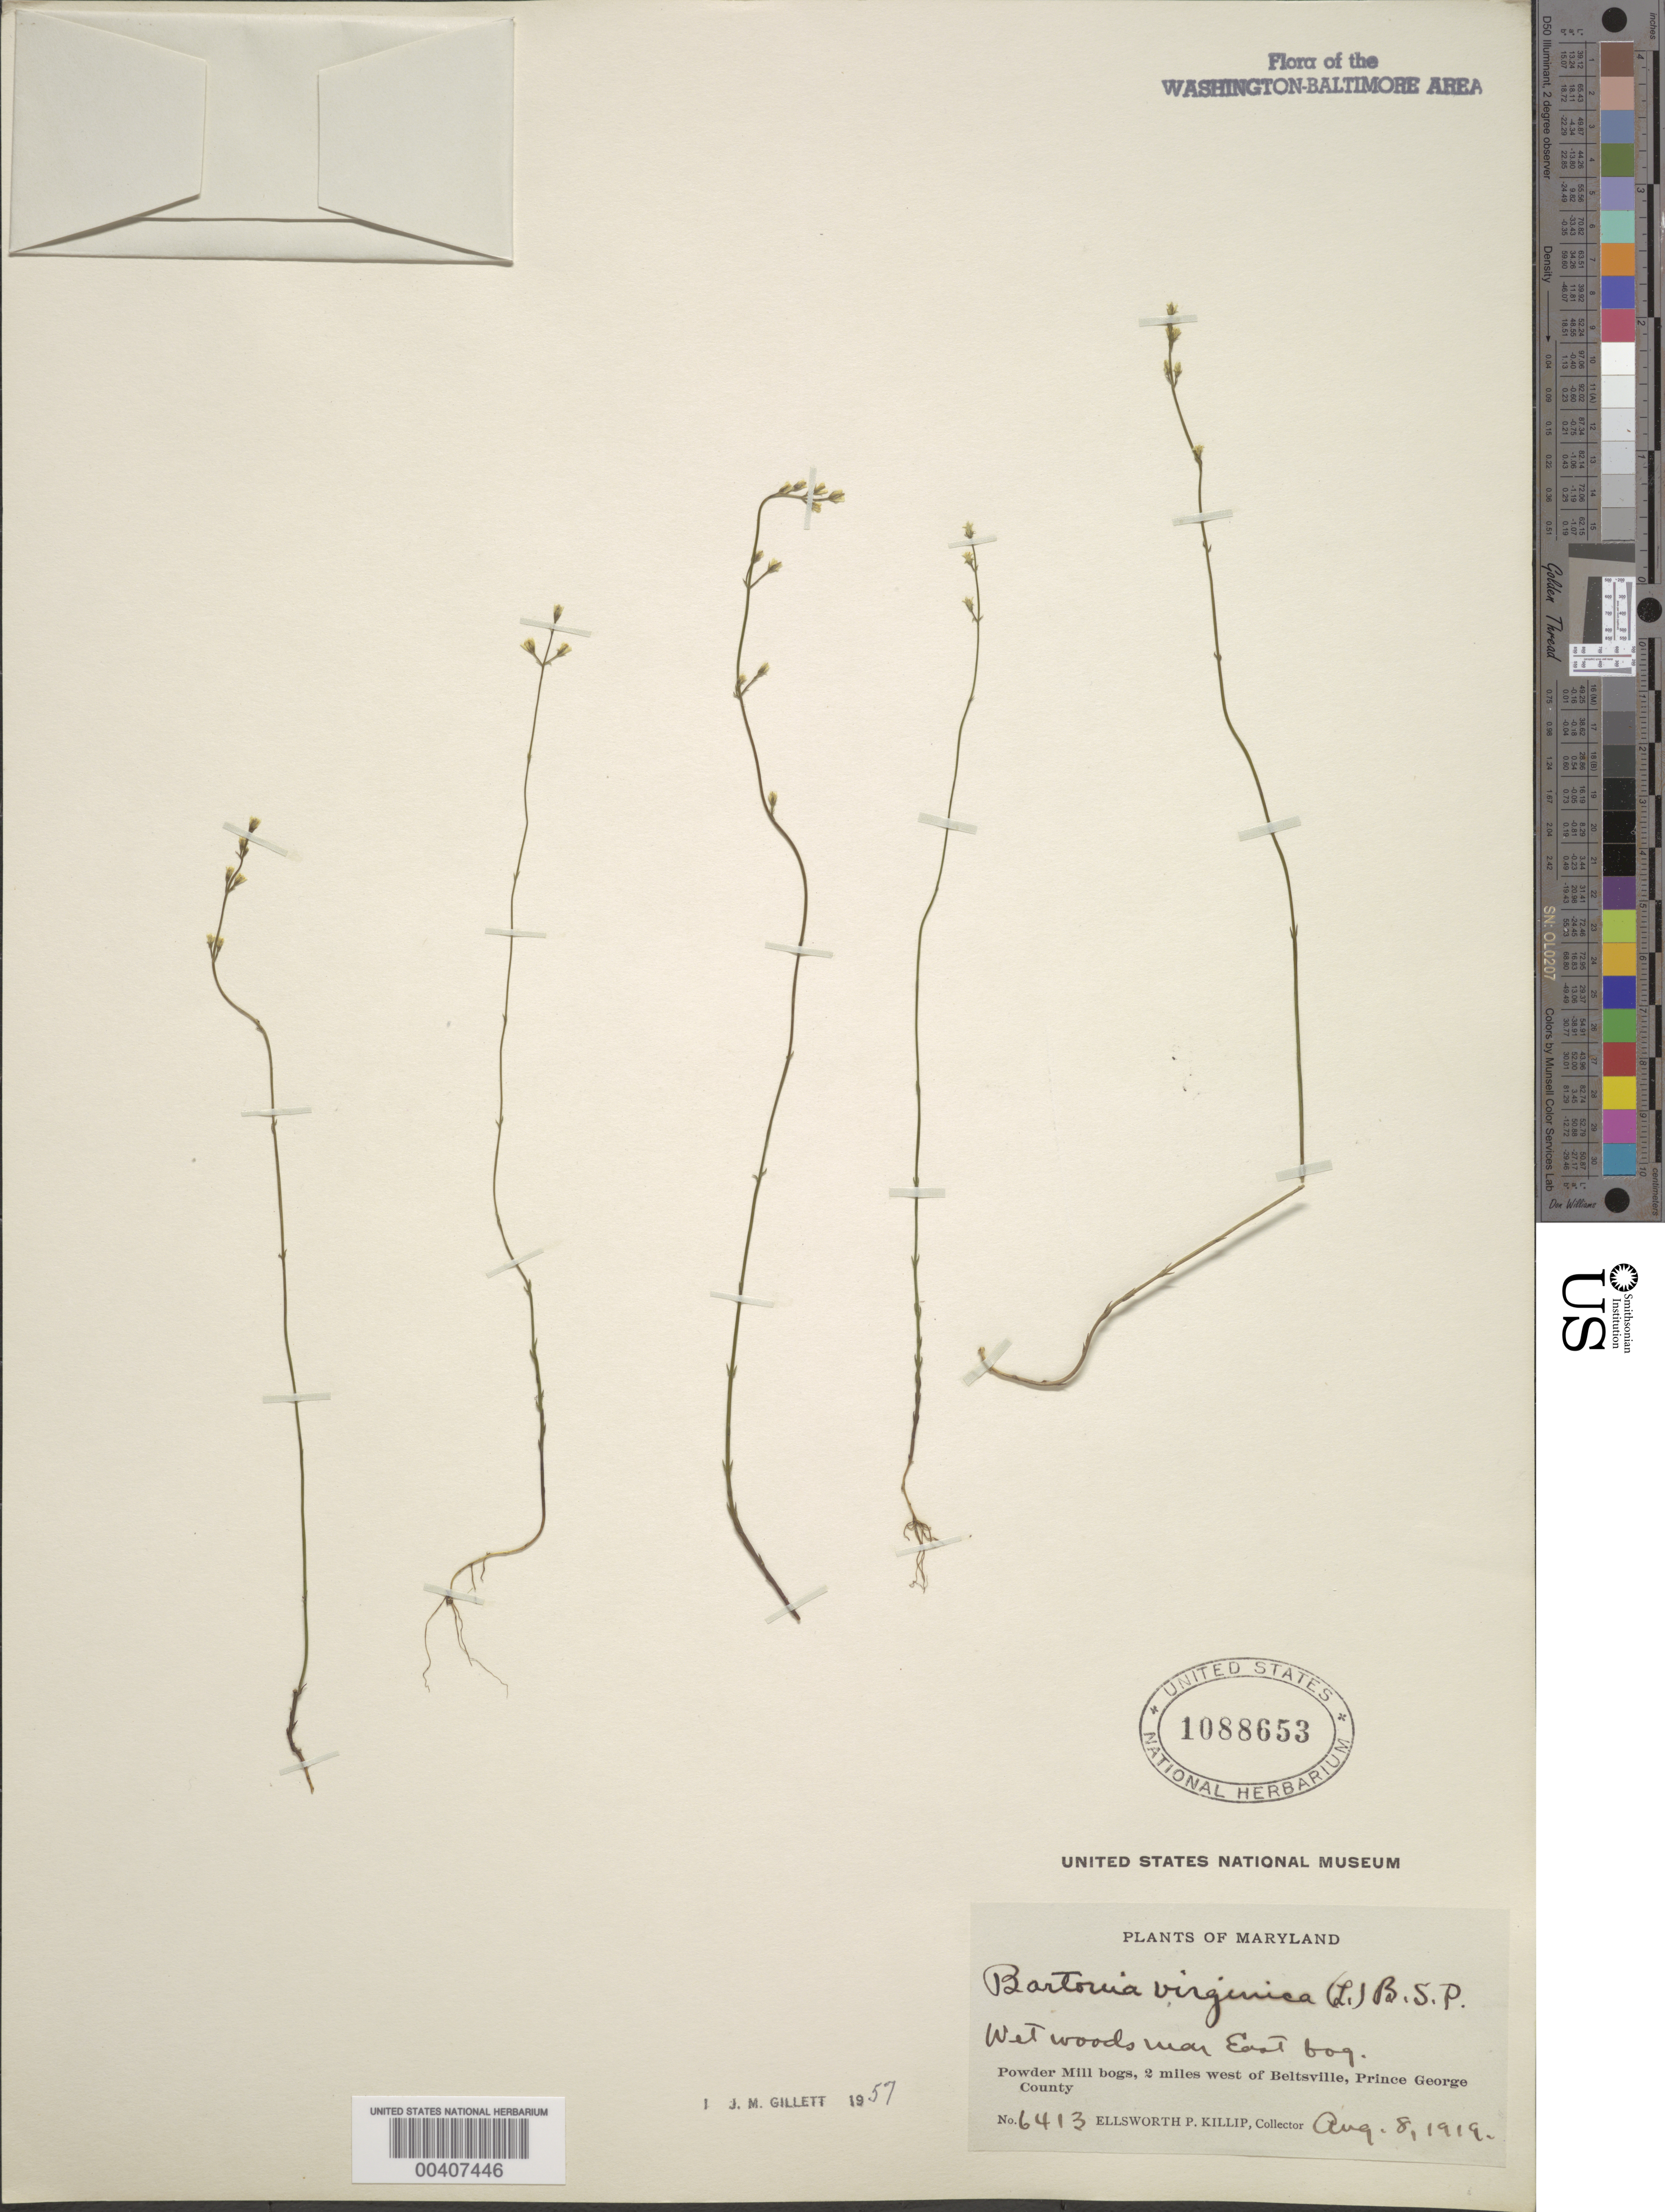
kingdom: Plantae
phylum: Tracheophyta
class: Magnoliopsida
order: Gentianales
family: Gentianaceae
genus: Bartonia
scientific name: Bartonia virginica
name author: (L.) Britton, Stearns & Poggenb.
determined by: Gillett, J. M.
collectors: E. P. Killip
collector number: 6413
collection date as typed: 08 Aug 1919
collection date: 1919-08-08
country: United States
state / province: Maryland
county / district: Prince George's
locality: Powder Mill Bogs, 2 mi. W of Beltsville, near E Bog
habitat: Wet woods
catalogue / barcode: US 1088653